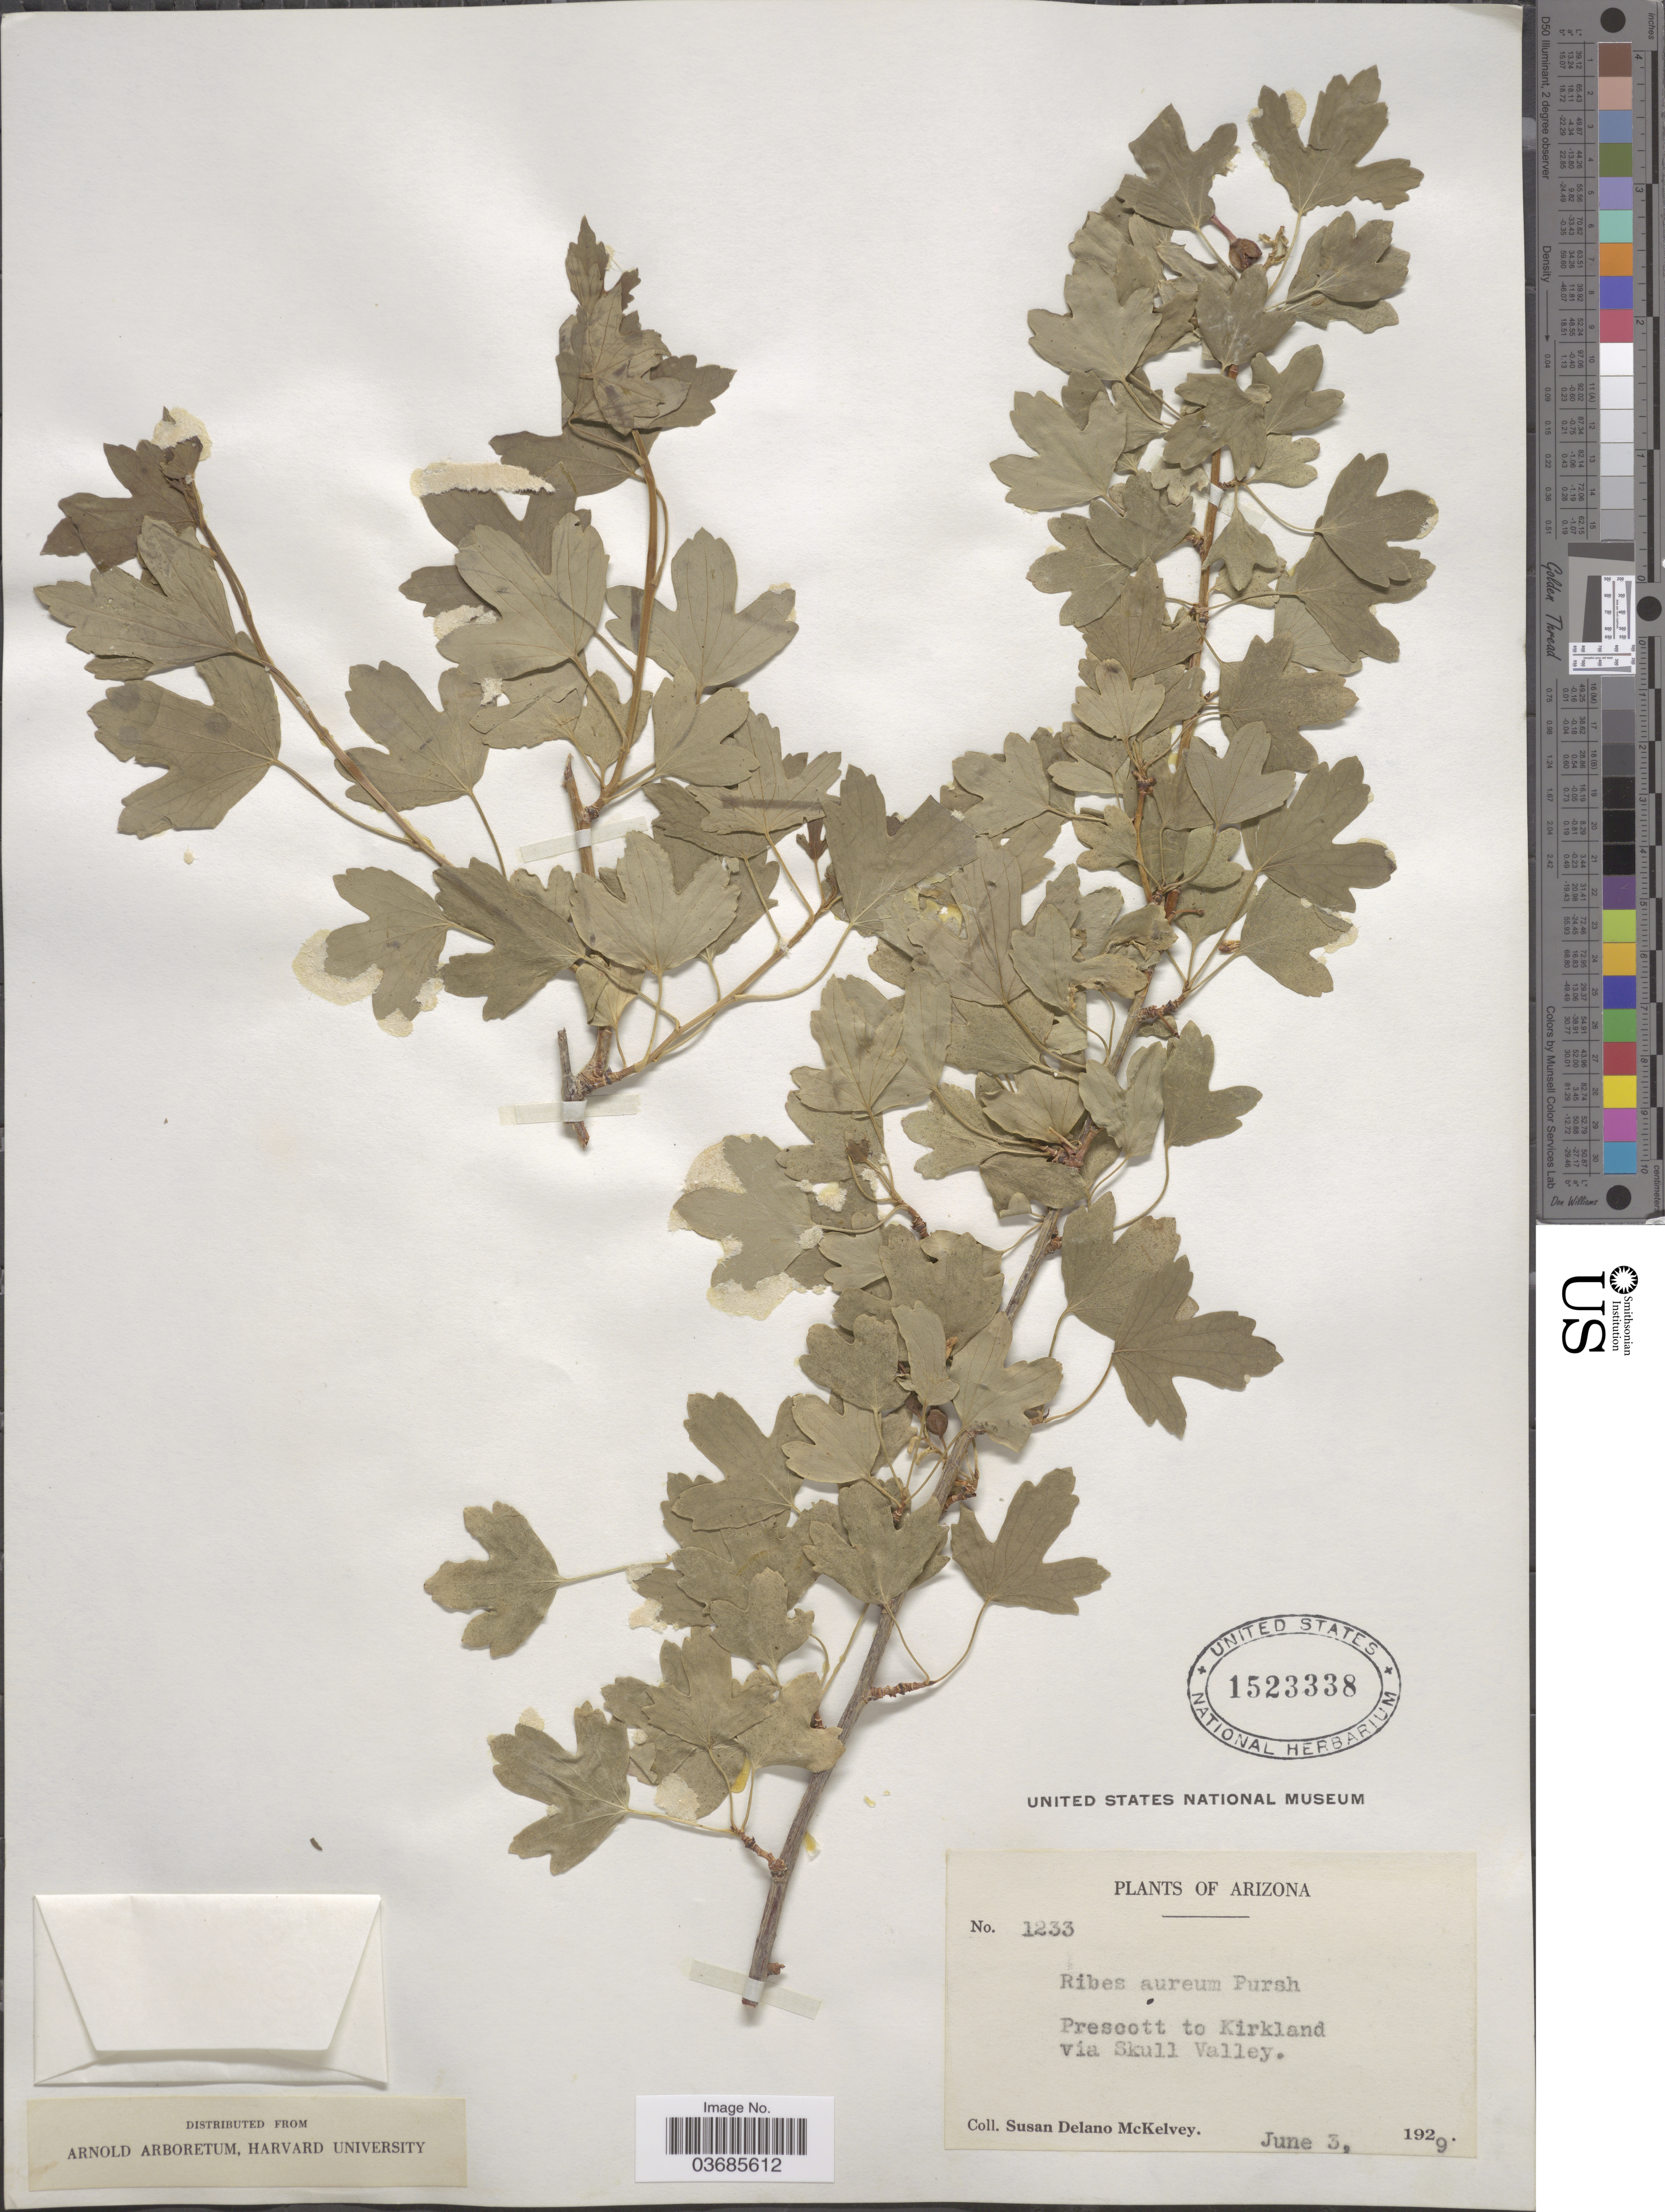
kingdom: Plantae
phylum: Tracheophyta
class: Magnoliopsida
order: Saxifragales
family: Grossulariaceae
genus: Ribes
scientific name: Ribes aureum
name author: Pursh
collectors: S. A. McKelvey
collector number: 1233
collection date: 1929-06-03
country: United States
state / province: Arizona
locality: Prescott to Kirkland via Skull Valley.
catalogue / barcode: US 1523338